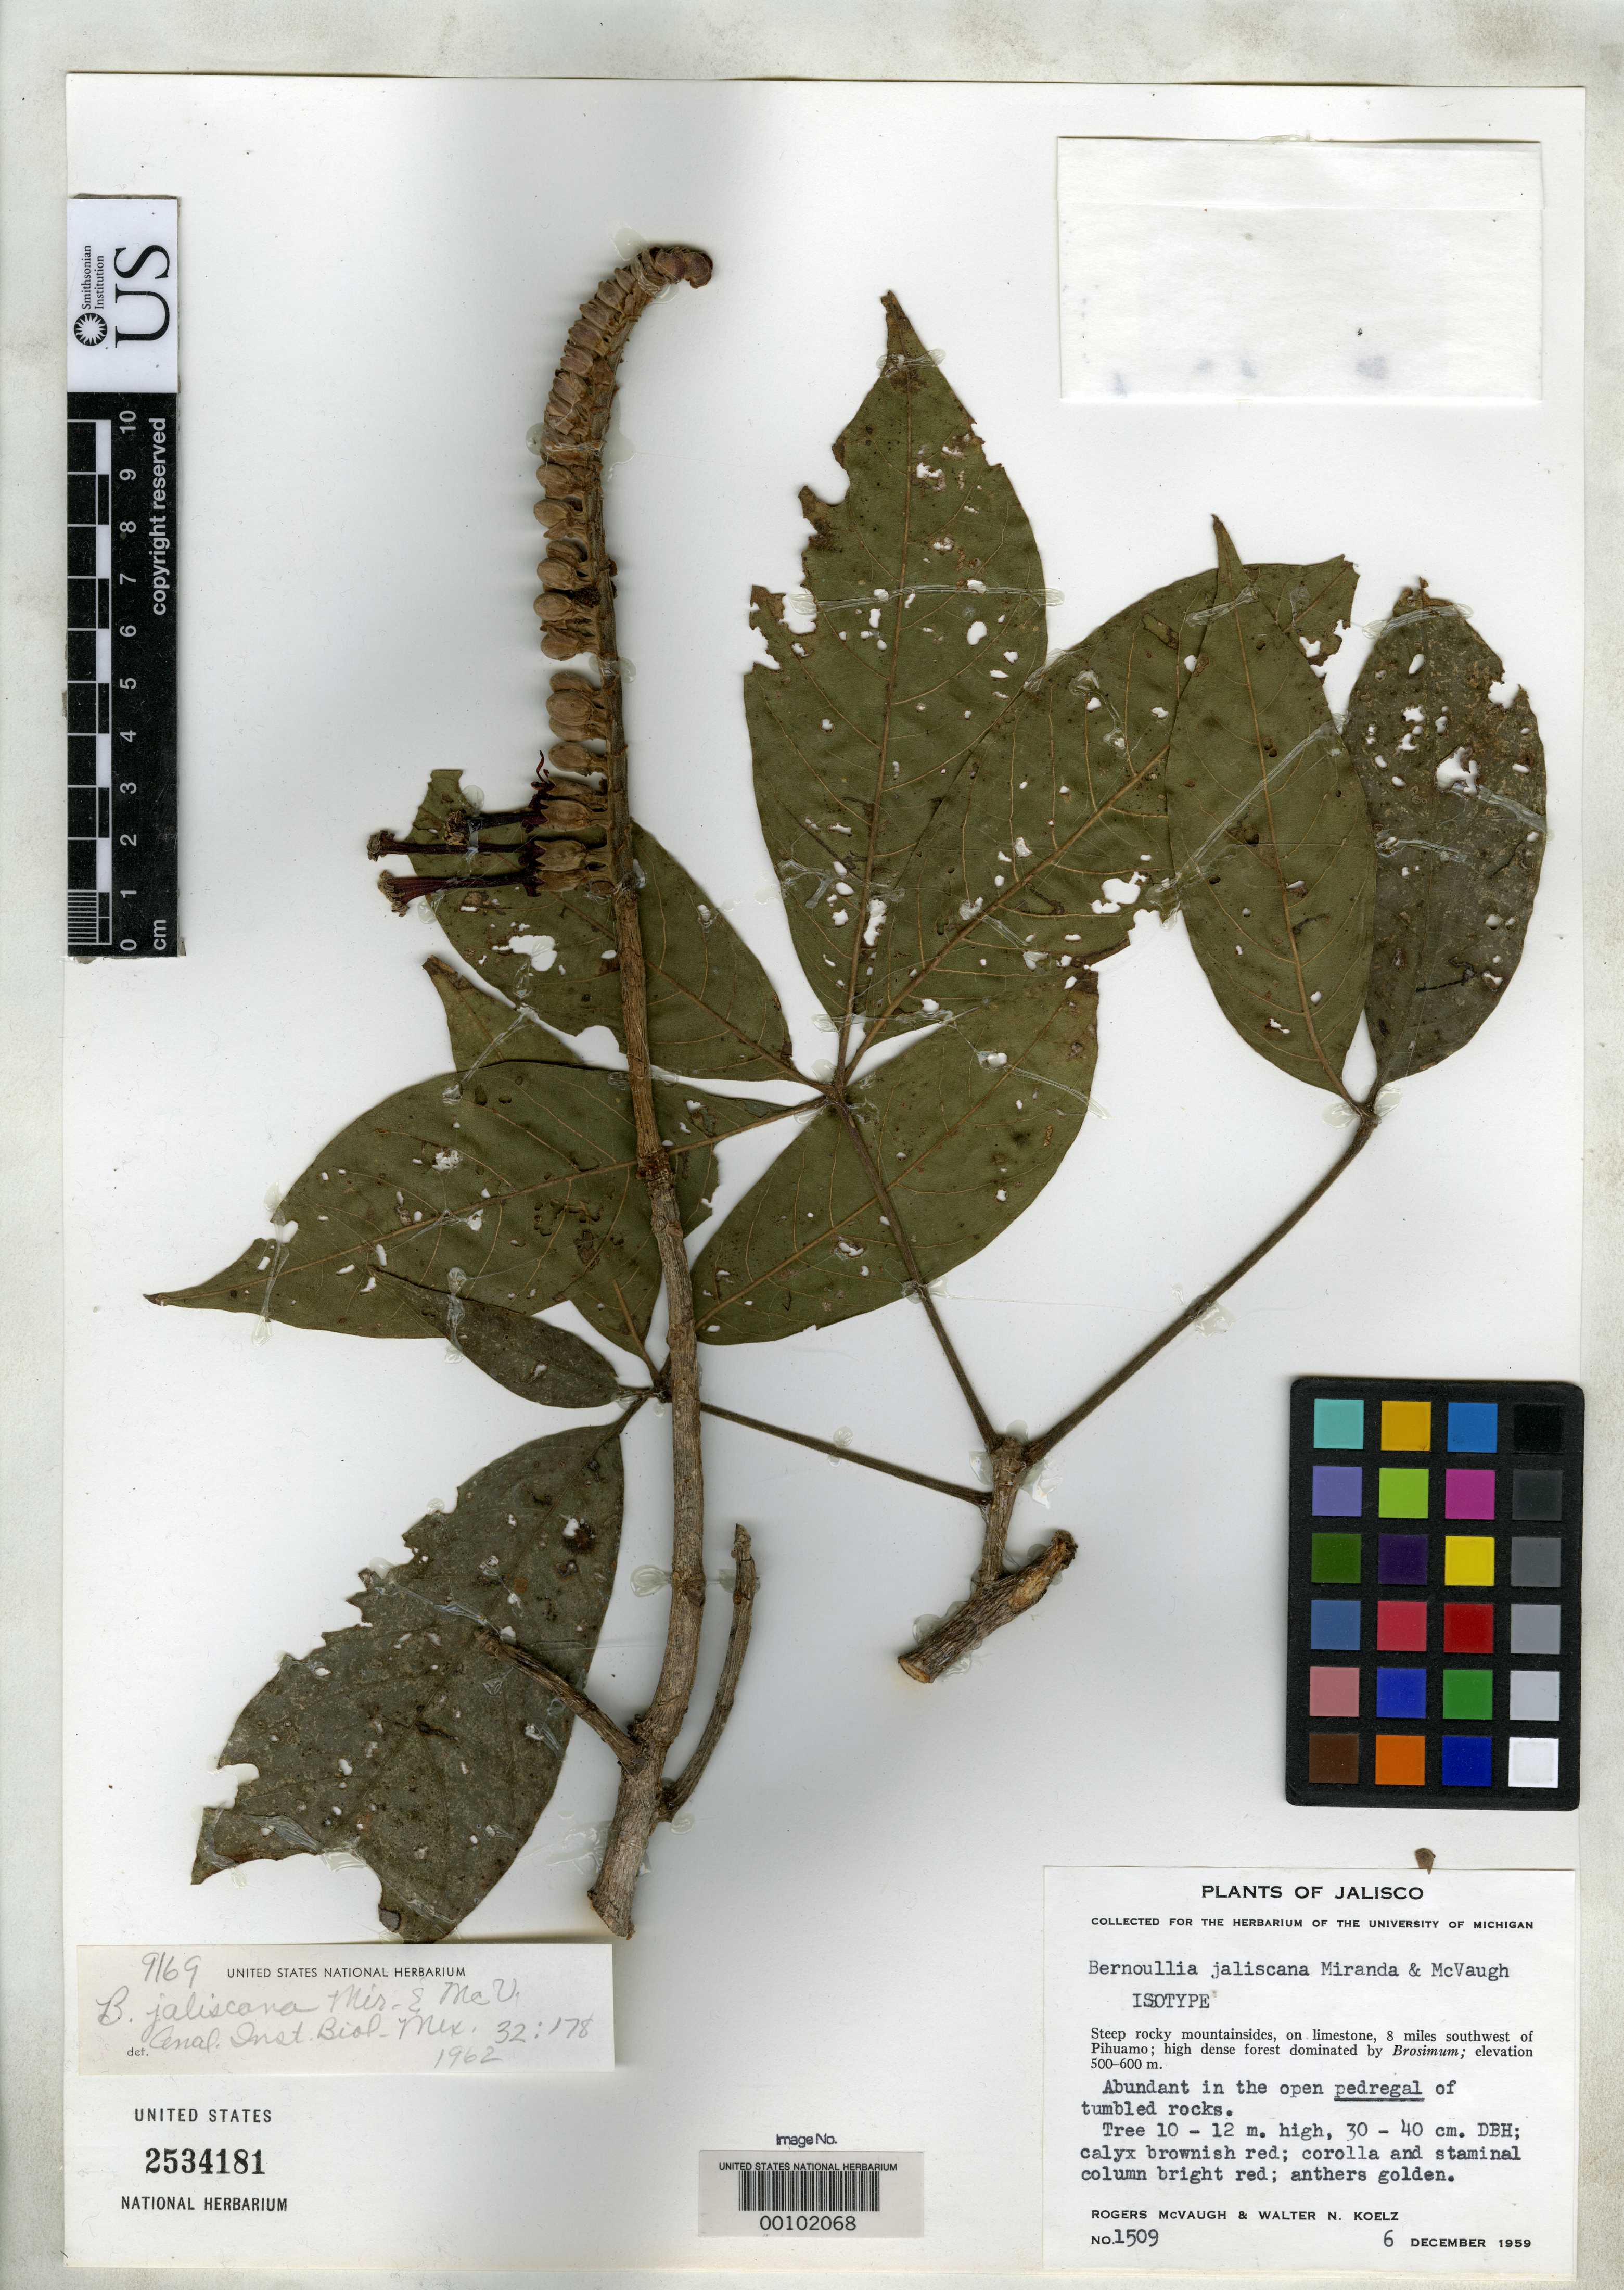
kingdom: Plantae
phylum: Tracheophyta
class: Magnoliopsida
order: Malvales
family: Malvaceae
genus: Bernoullia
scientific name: Bernoullia jaliscana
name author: Miranda & McVaugh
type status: Isotype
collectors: R. McVaugh & W. N. Koelz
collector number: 1509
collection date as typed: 06 Dec 1959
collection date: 1959-12-06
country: Mexico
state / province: Jalisco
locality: Pihuamo.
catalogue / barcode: US 2534181